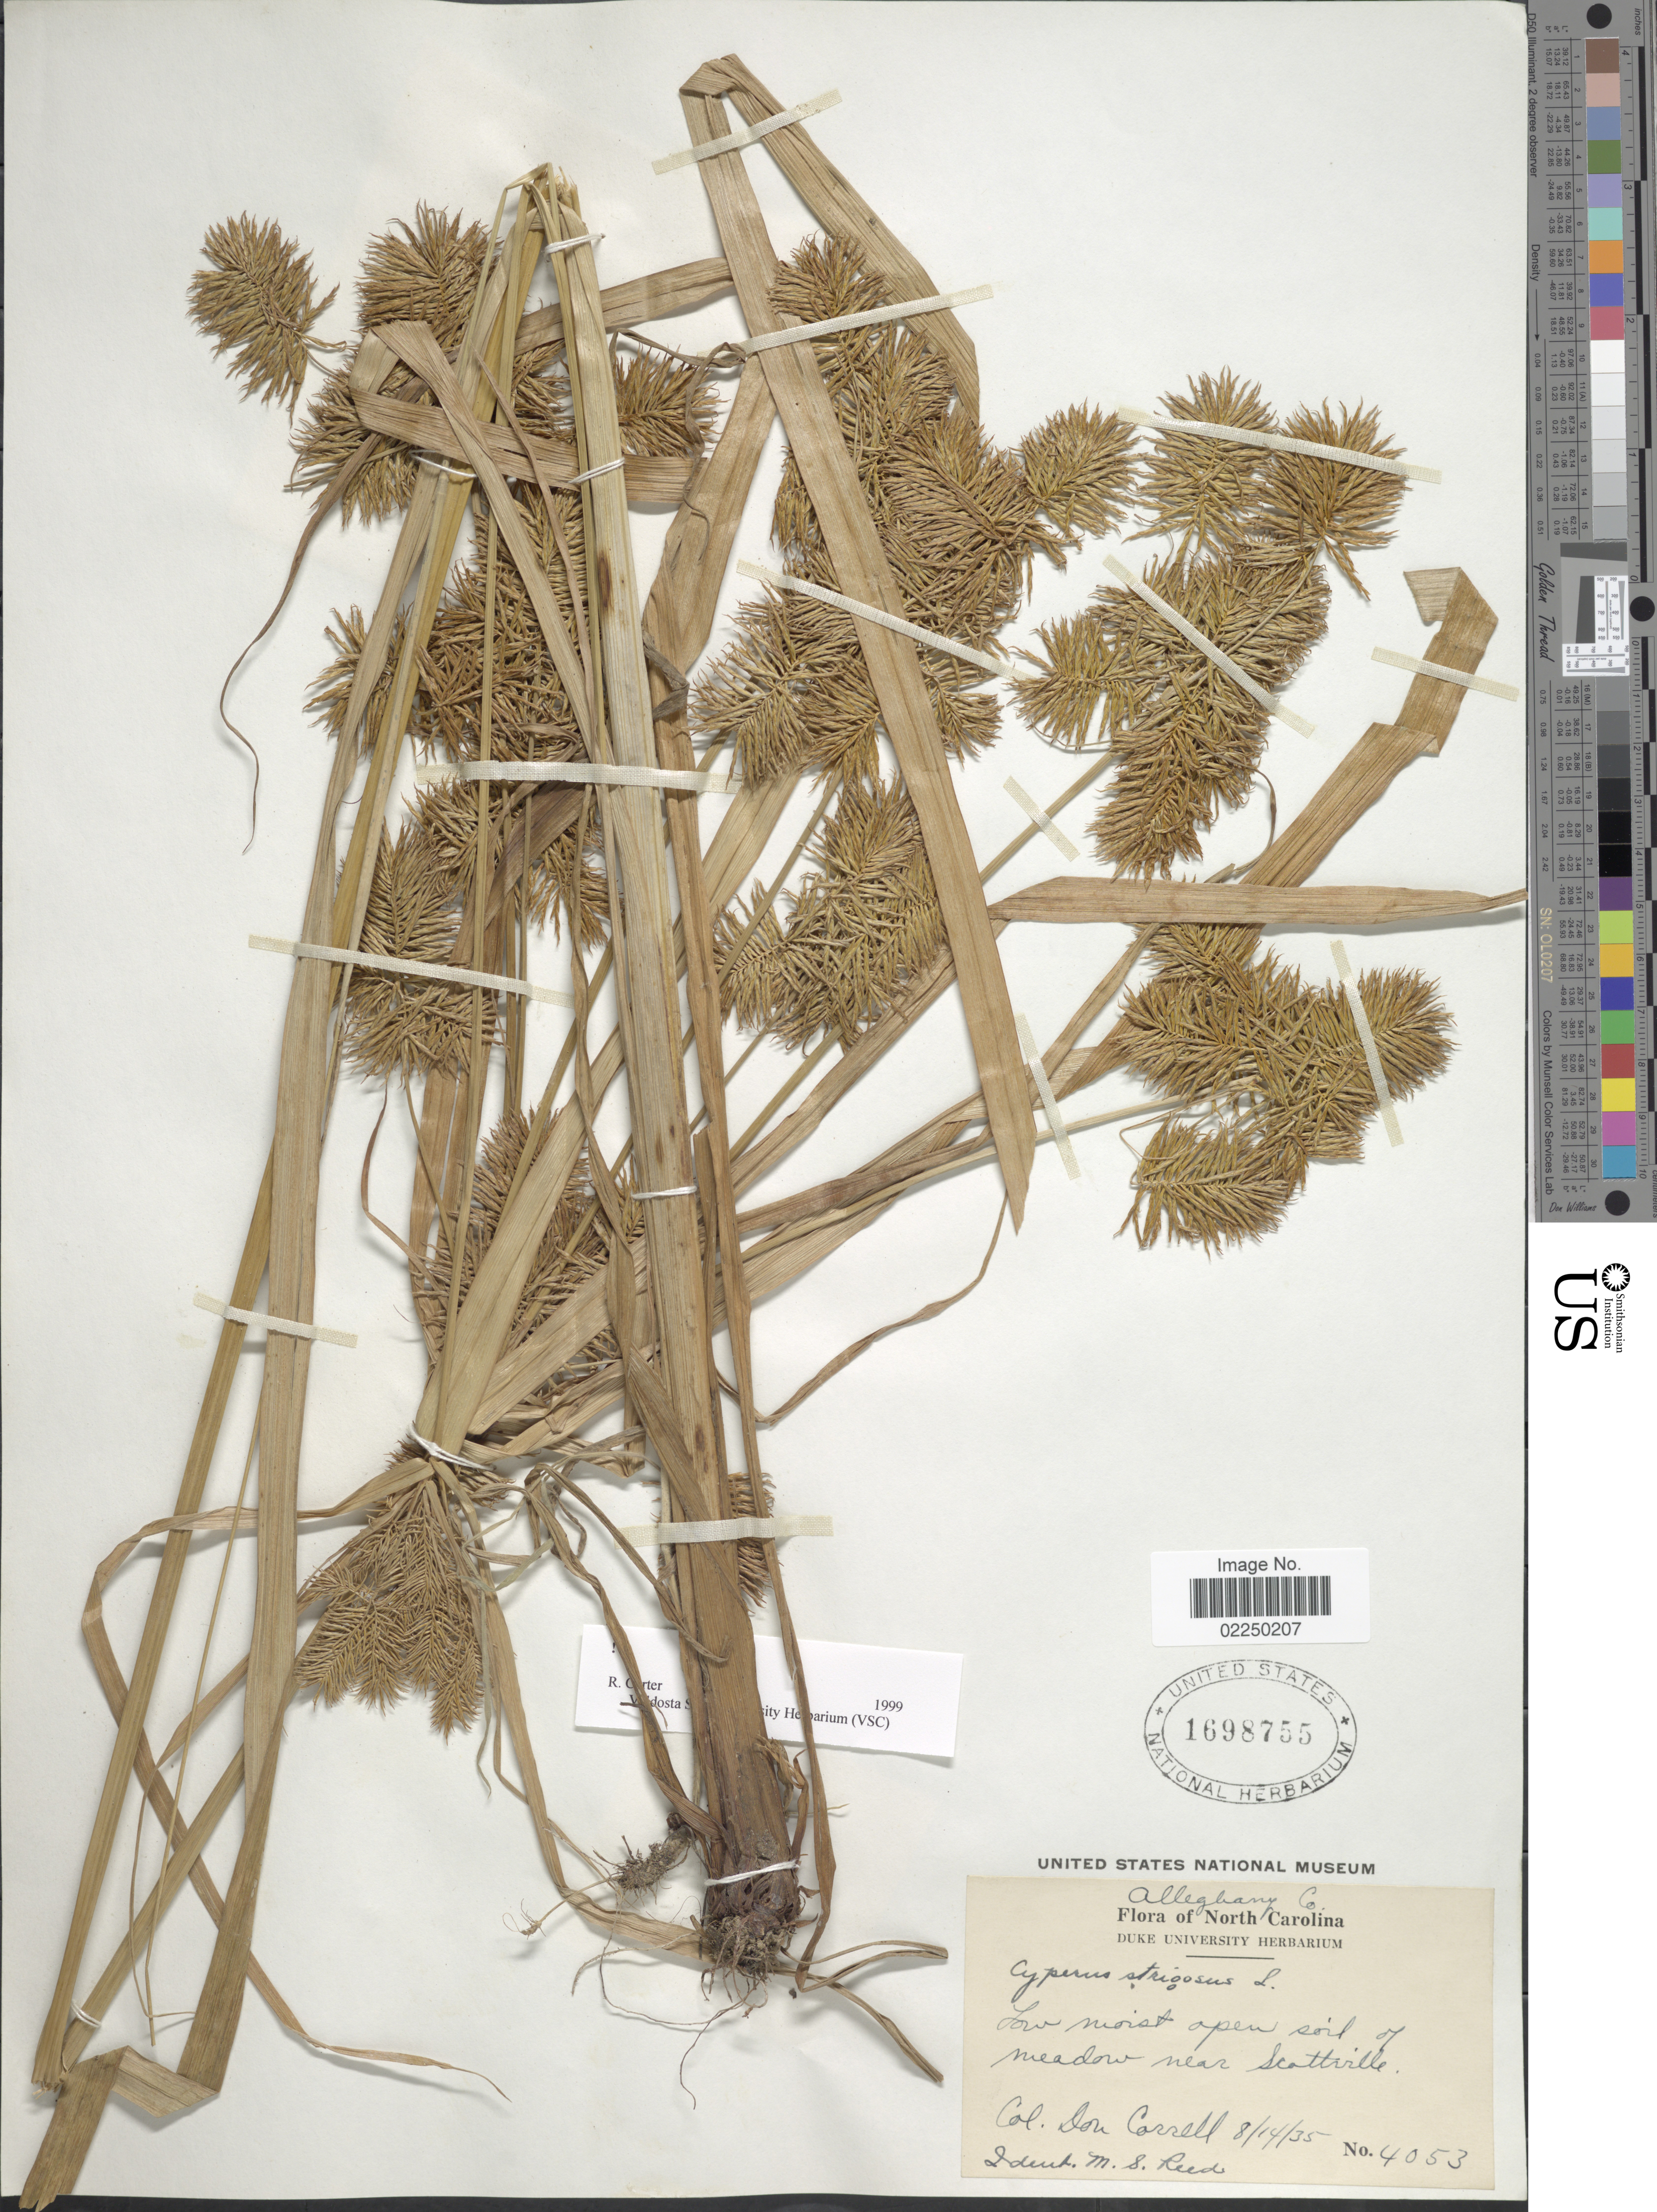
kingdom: Plantae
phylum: Tracheophyta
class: Liliopsida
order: Poales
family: Cyperaceae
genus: Cyperus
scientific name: Cyperus strigosus L.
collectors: D. S. Correll & M. Reed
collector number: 4053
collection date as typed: Transcribed d/m/y: 14/8/35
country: United States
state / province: North Carolina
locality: Alleghany Co., low moist open soil in meadow near Scottville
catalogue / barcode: US 1698755